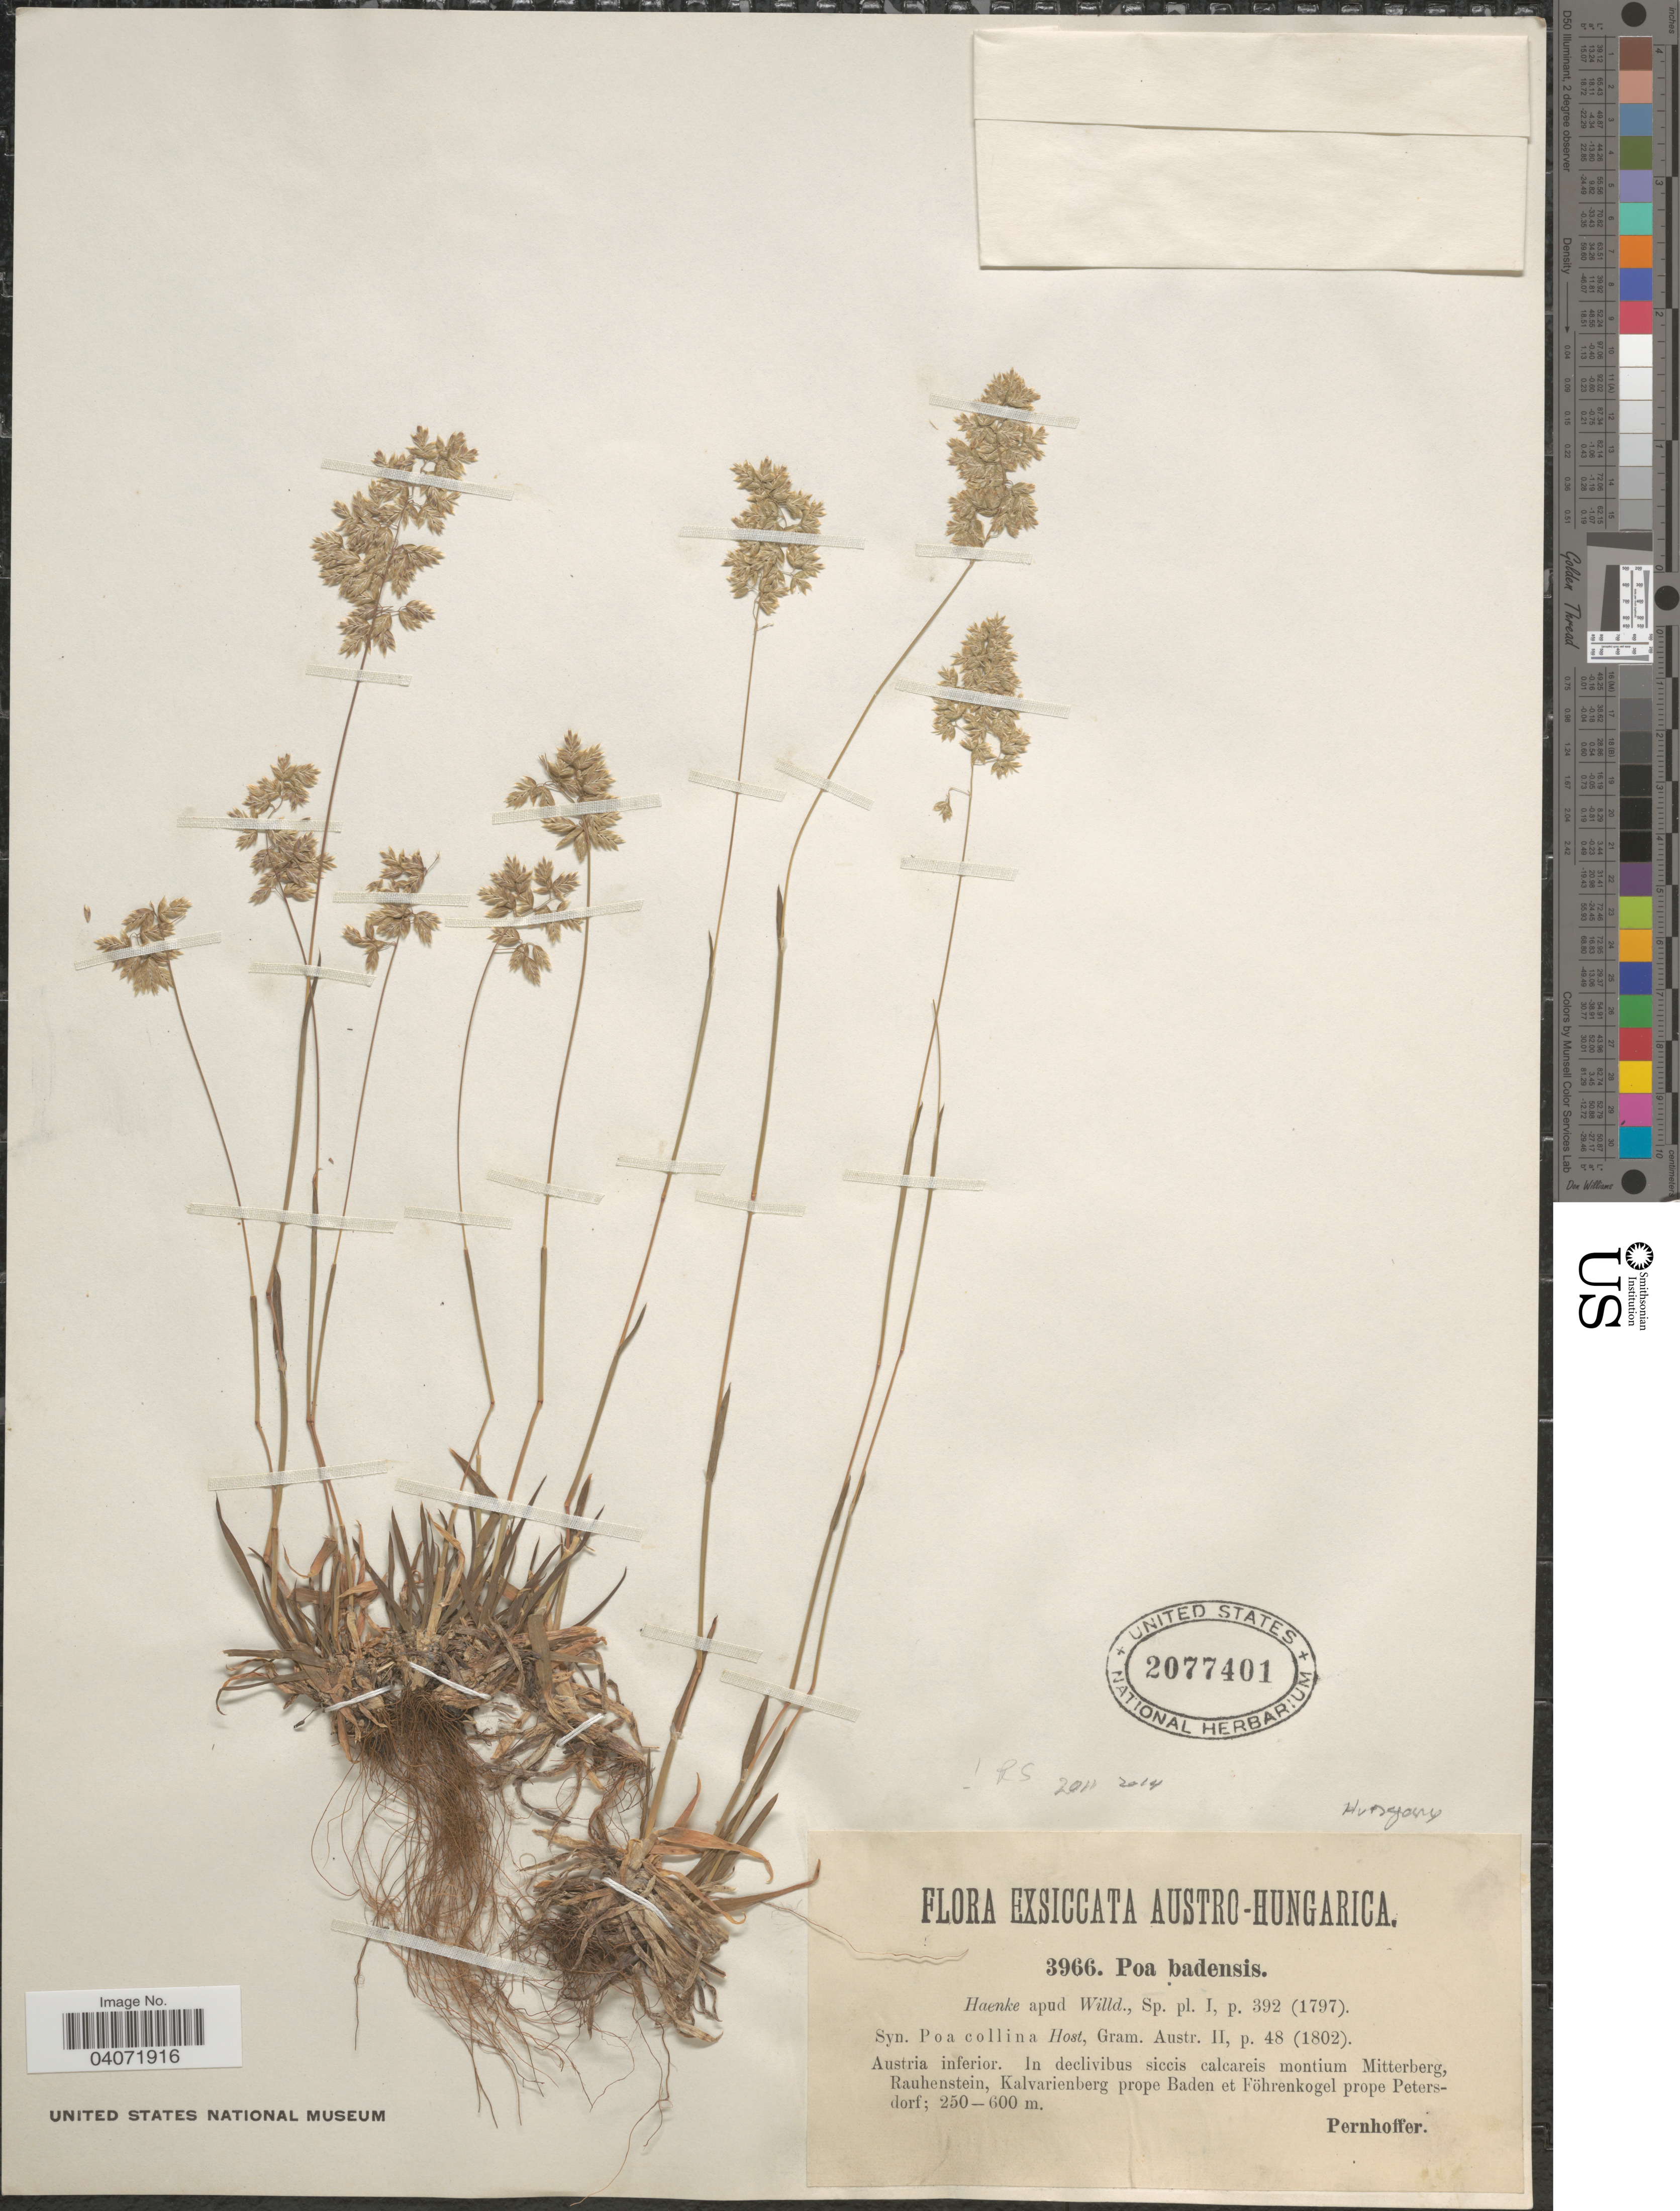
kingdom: Plantae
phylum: Tracheophyta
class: Liliopsida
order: Poales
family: Poaceae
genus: Poa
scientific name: Poa badensis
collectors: Pernhoffer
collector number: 3966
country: Austria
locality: Austria inferior. In declivibus siccis calcareis montium Mitterberg, Rauhenstein, Kalvarienberg prope Baden et Föhrenkogel prope Petersdorf.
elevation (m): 250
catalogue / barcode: US 2077401